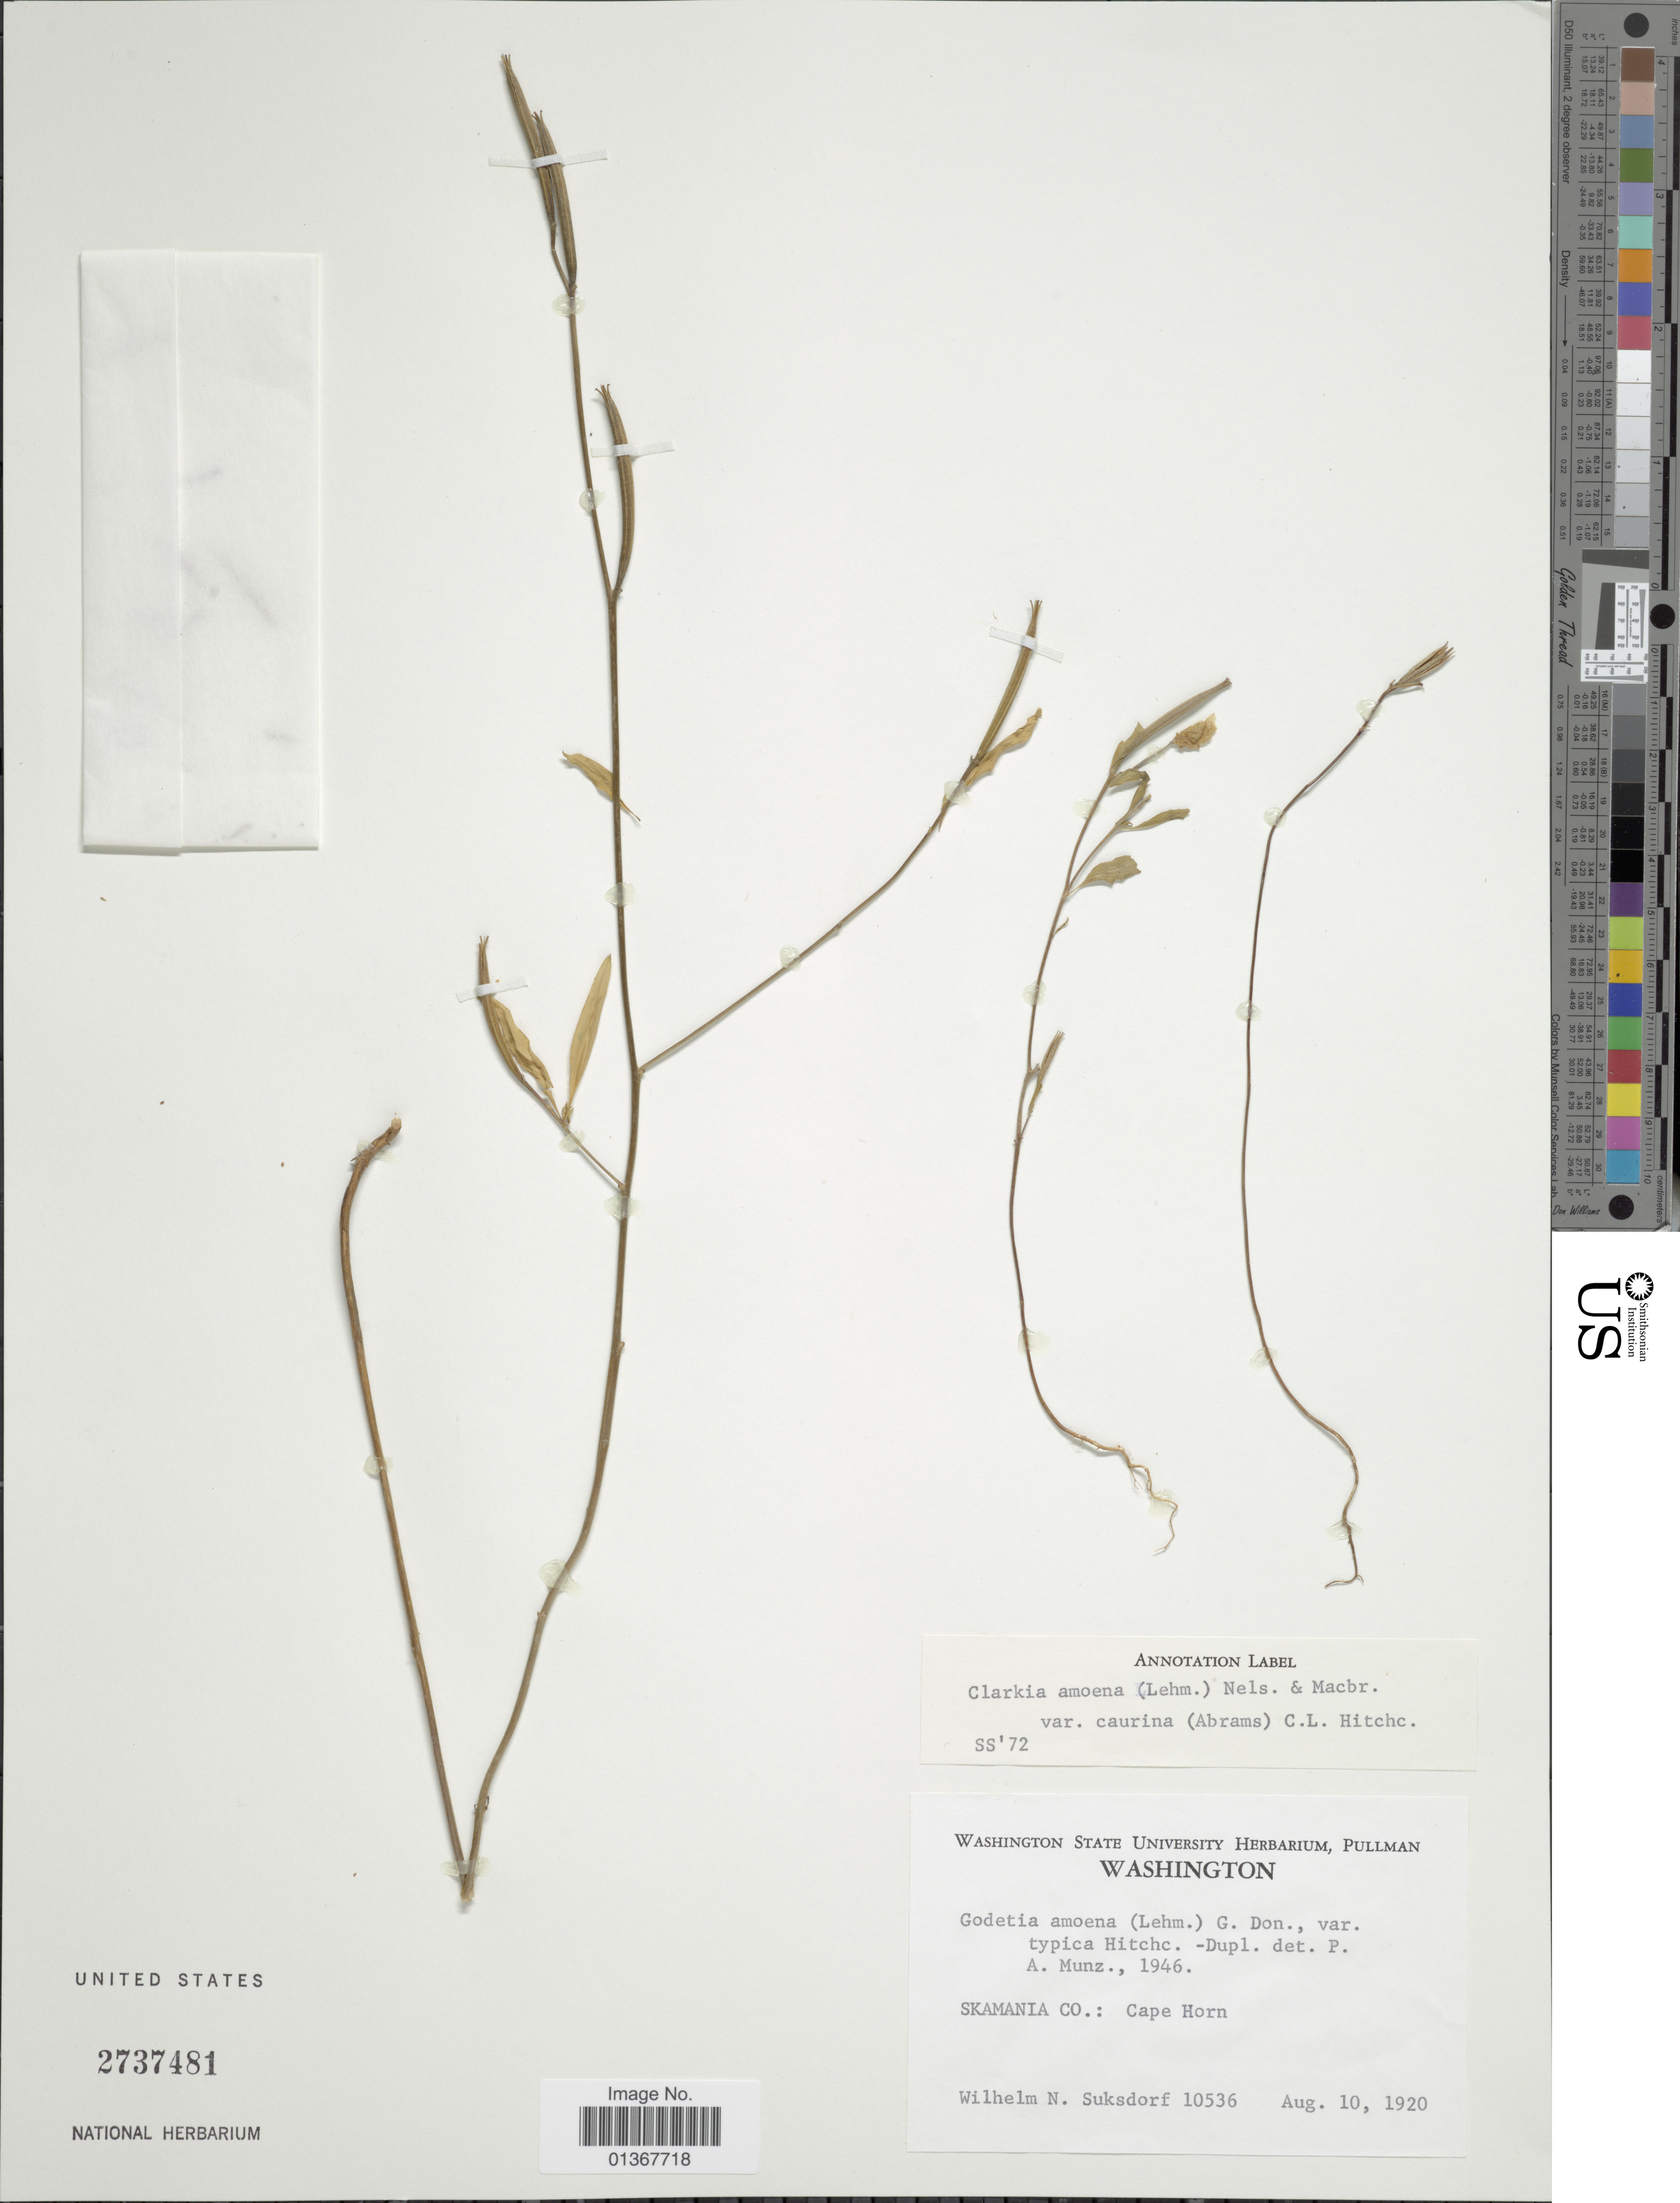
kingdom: Plantae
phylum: Tracheophyta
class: Magnoliopsida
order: Myrtales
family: Onagraceae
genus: Clarkia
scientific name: Clarkia amoena subsp. caurina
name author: (Abrams) F. H. Lewis & M.E. Lewis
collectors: W. N. Suksdorf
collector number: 10536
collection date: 1920-08-10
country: United States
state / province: Washington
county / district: Skamania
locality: Skamania Co.: Cape Horn.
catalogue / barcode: US 2737481